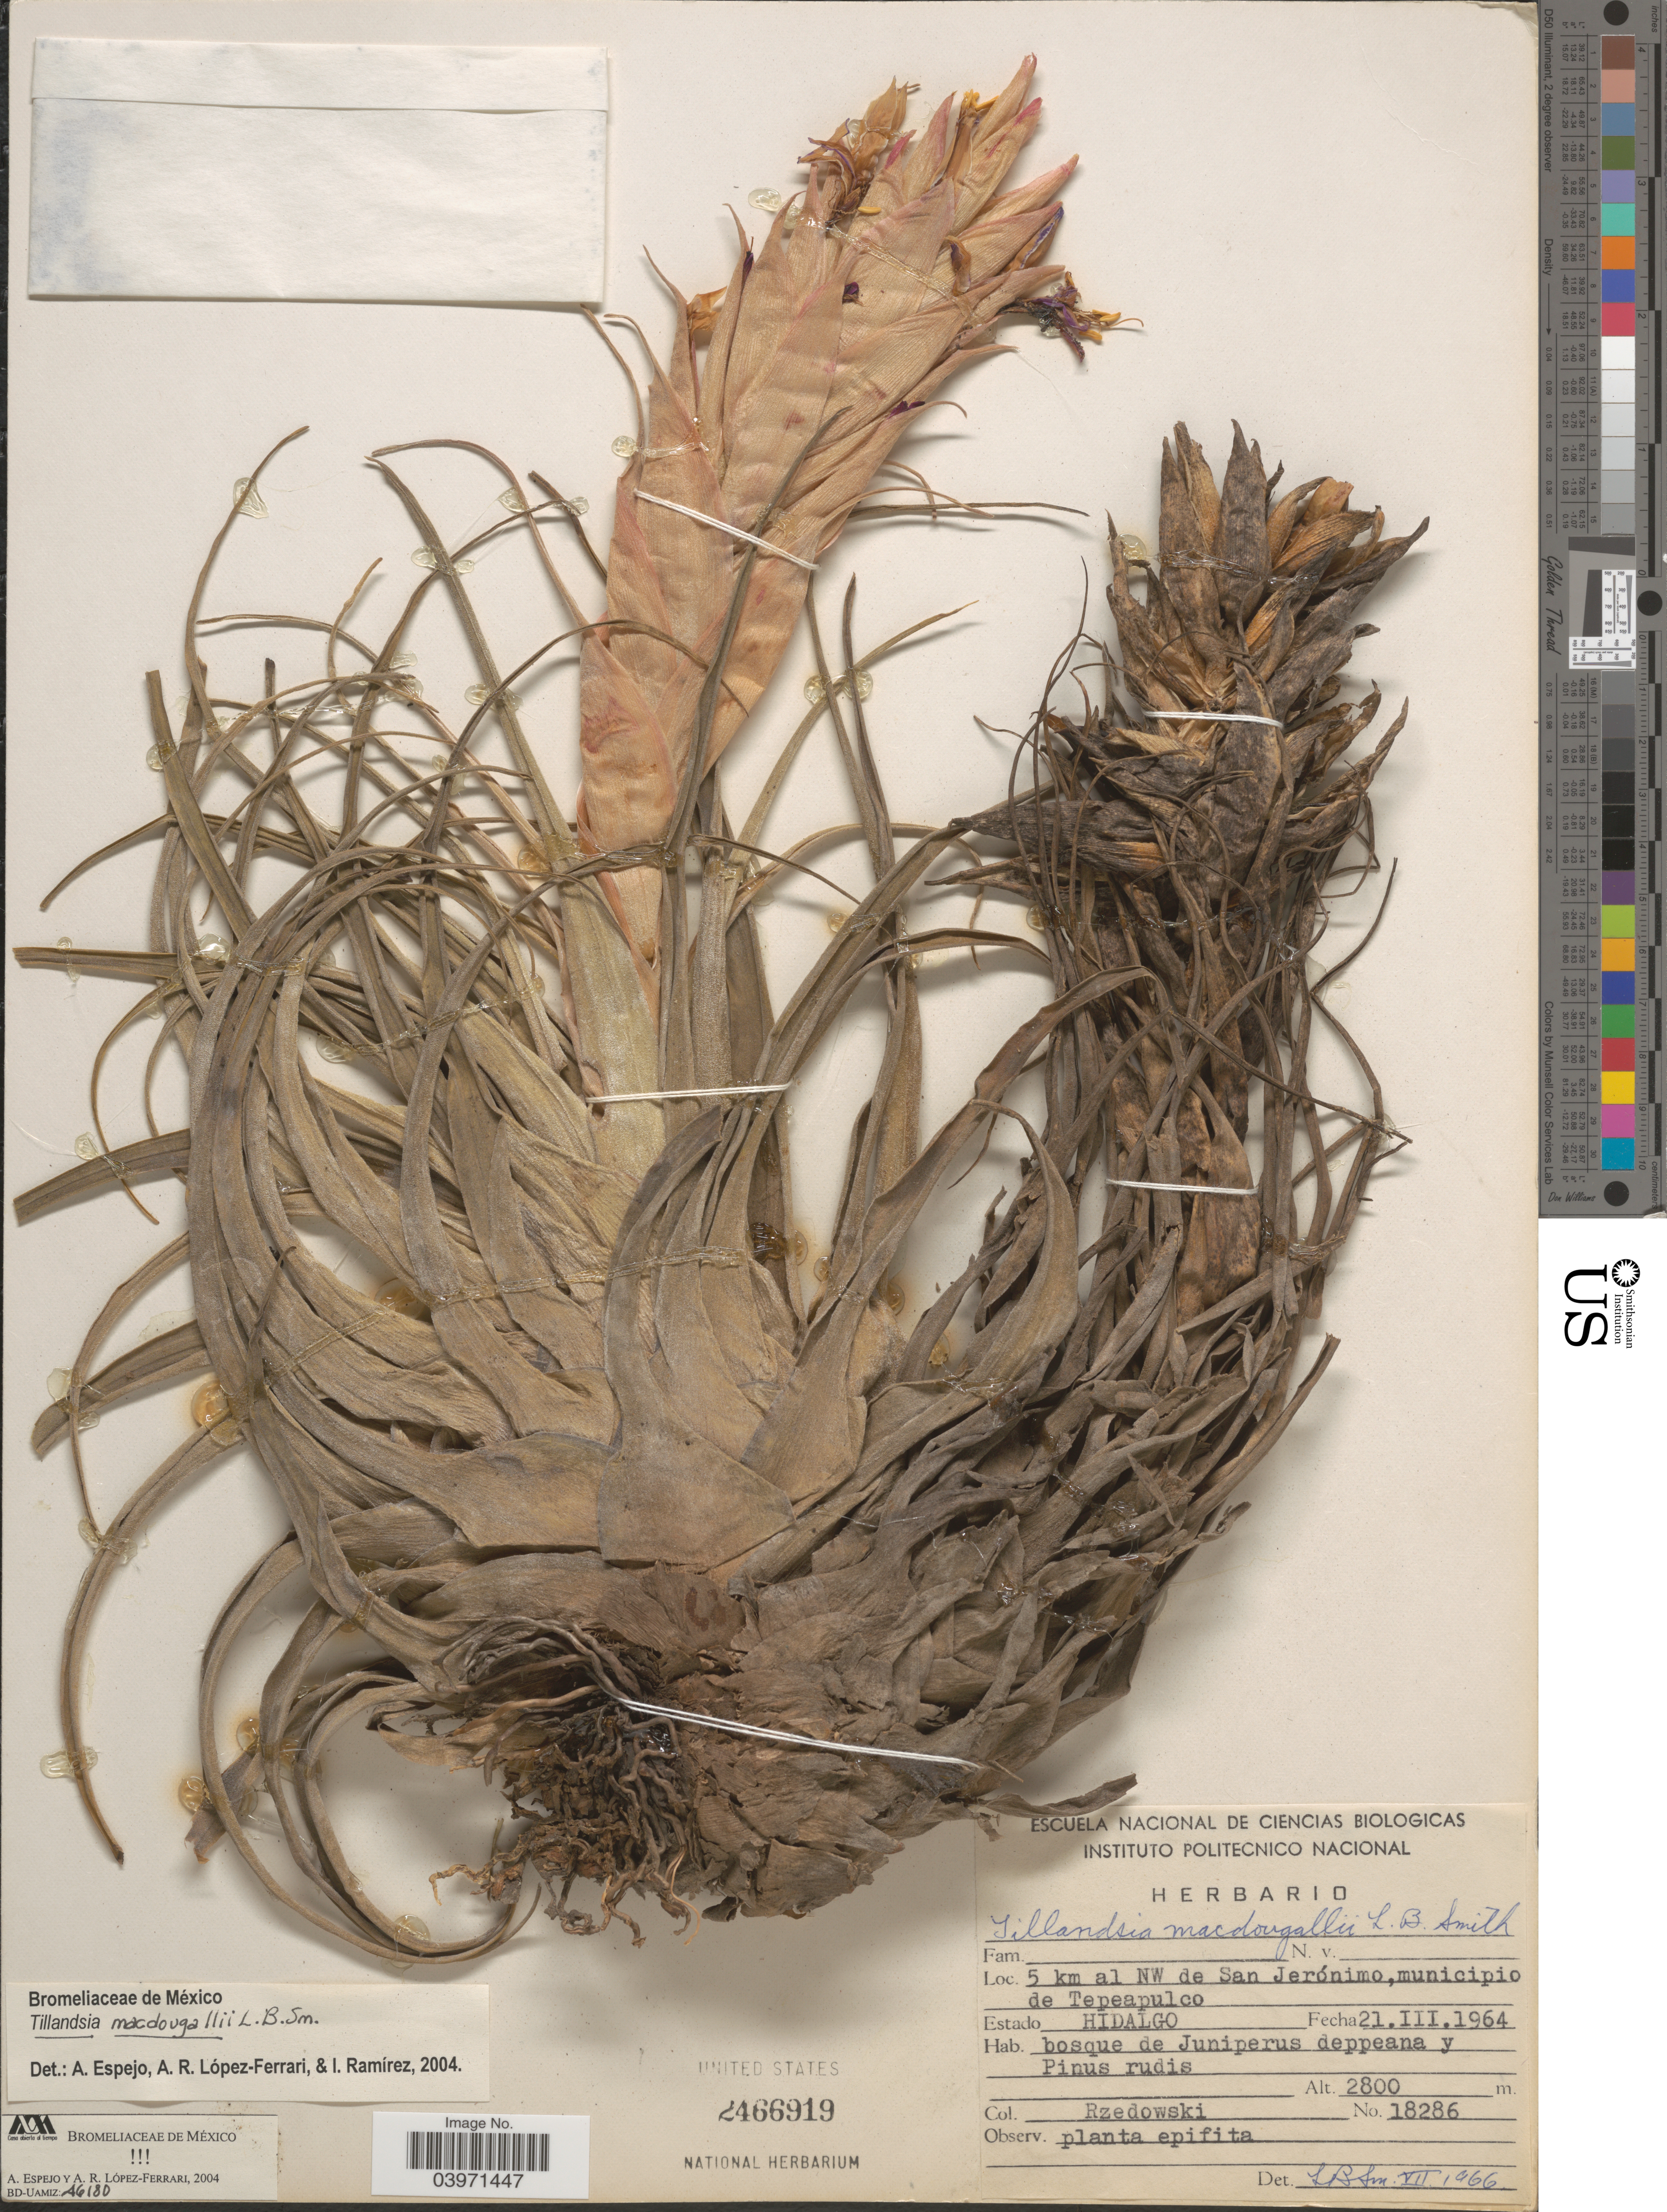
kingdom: Plantae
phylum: Tracheophyta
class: Liliopsida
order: Poales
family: Bromeliaceae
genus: Tillandsia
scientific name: Tillandsia macdougallii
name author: L.B. Sm.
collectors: Rzedowski, --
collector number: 18286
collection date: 1964-03-21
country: Mexico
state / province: Hidalgo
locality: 5 km al NW de San Jerónimo, municipio de Tepeapulco.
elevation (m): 2800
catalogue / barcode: US 2466919